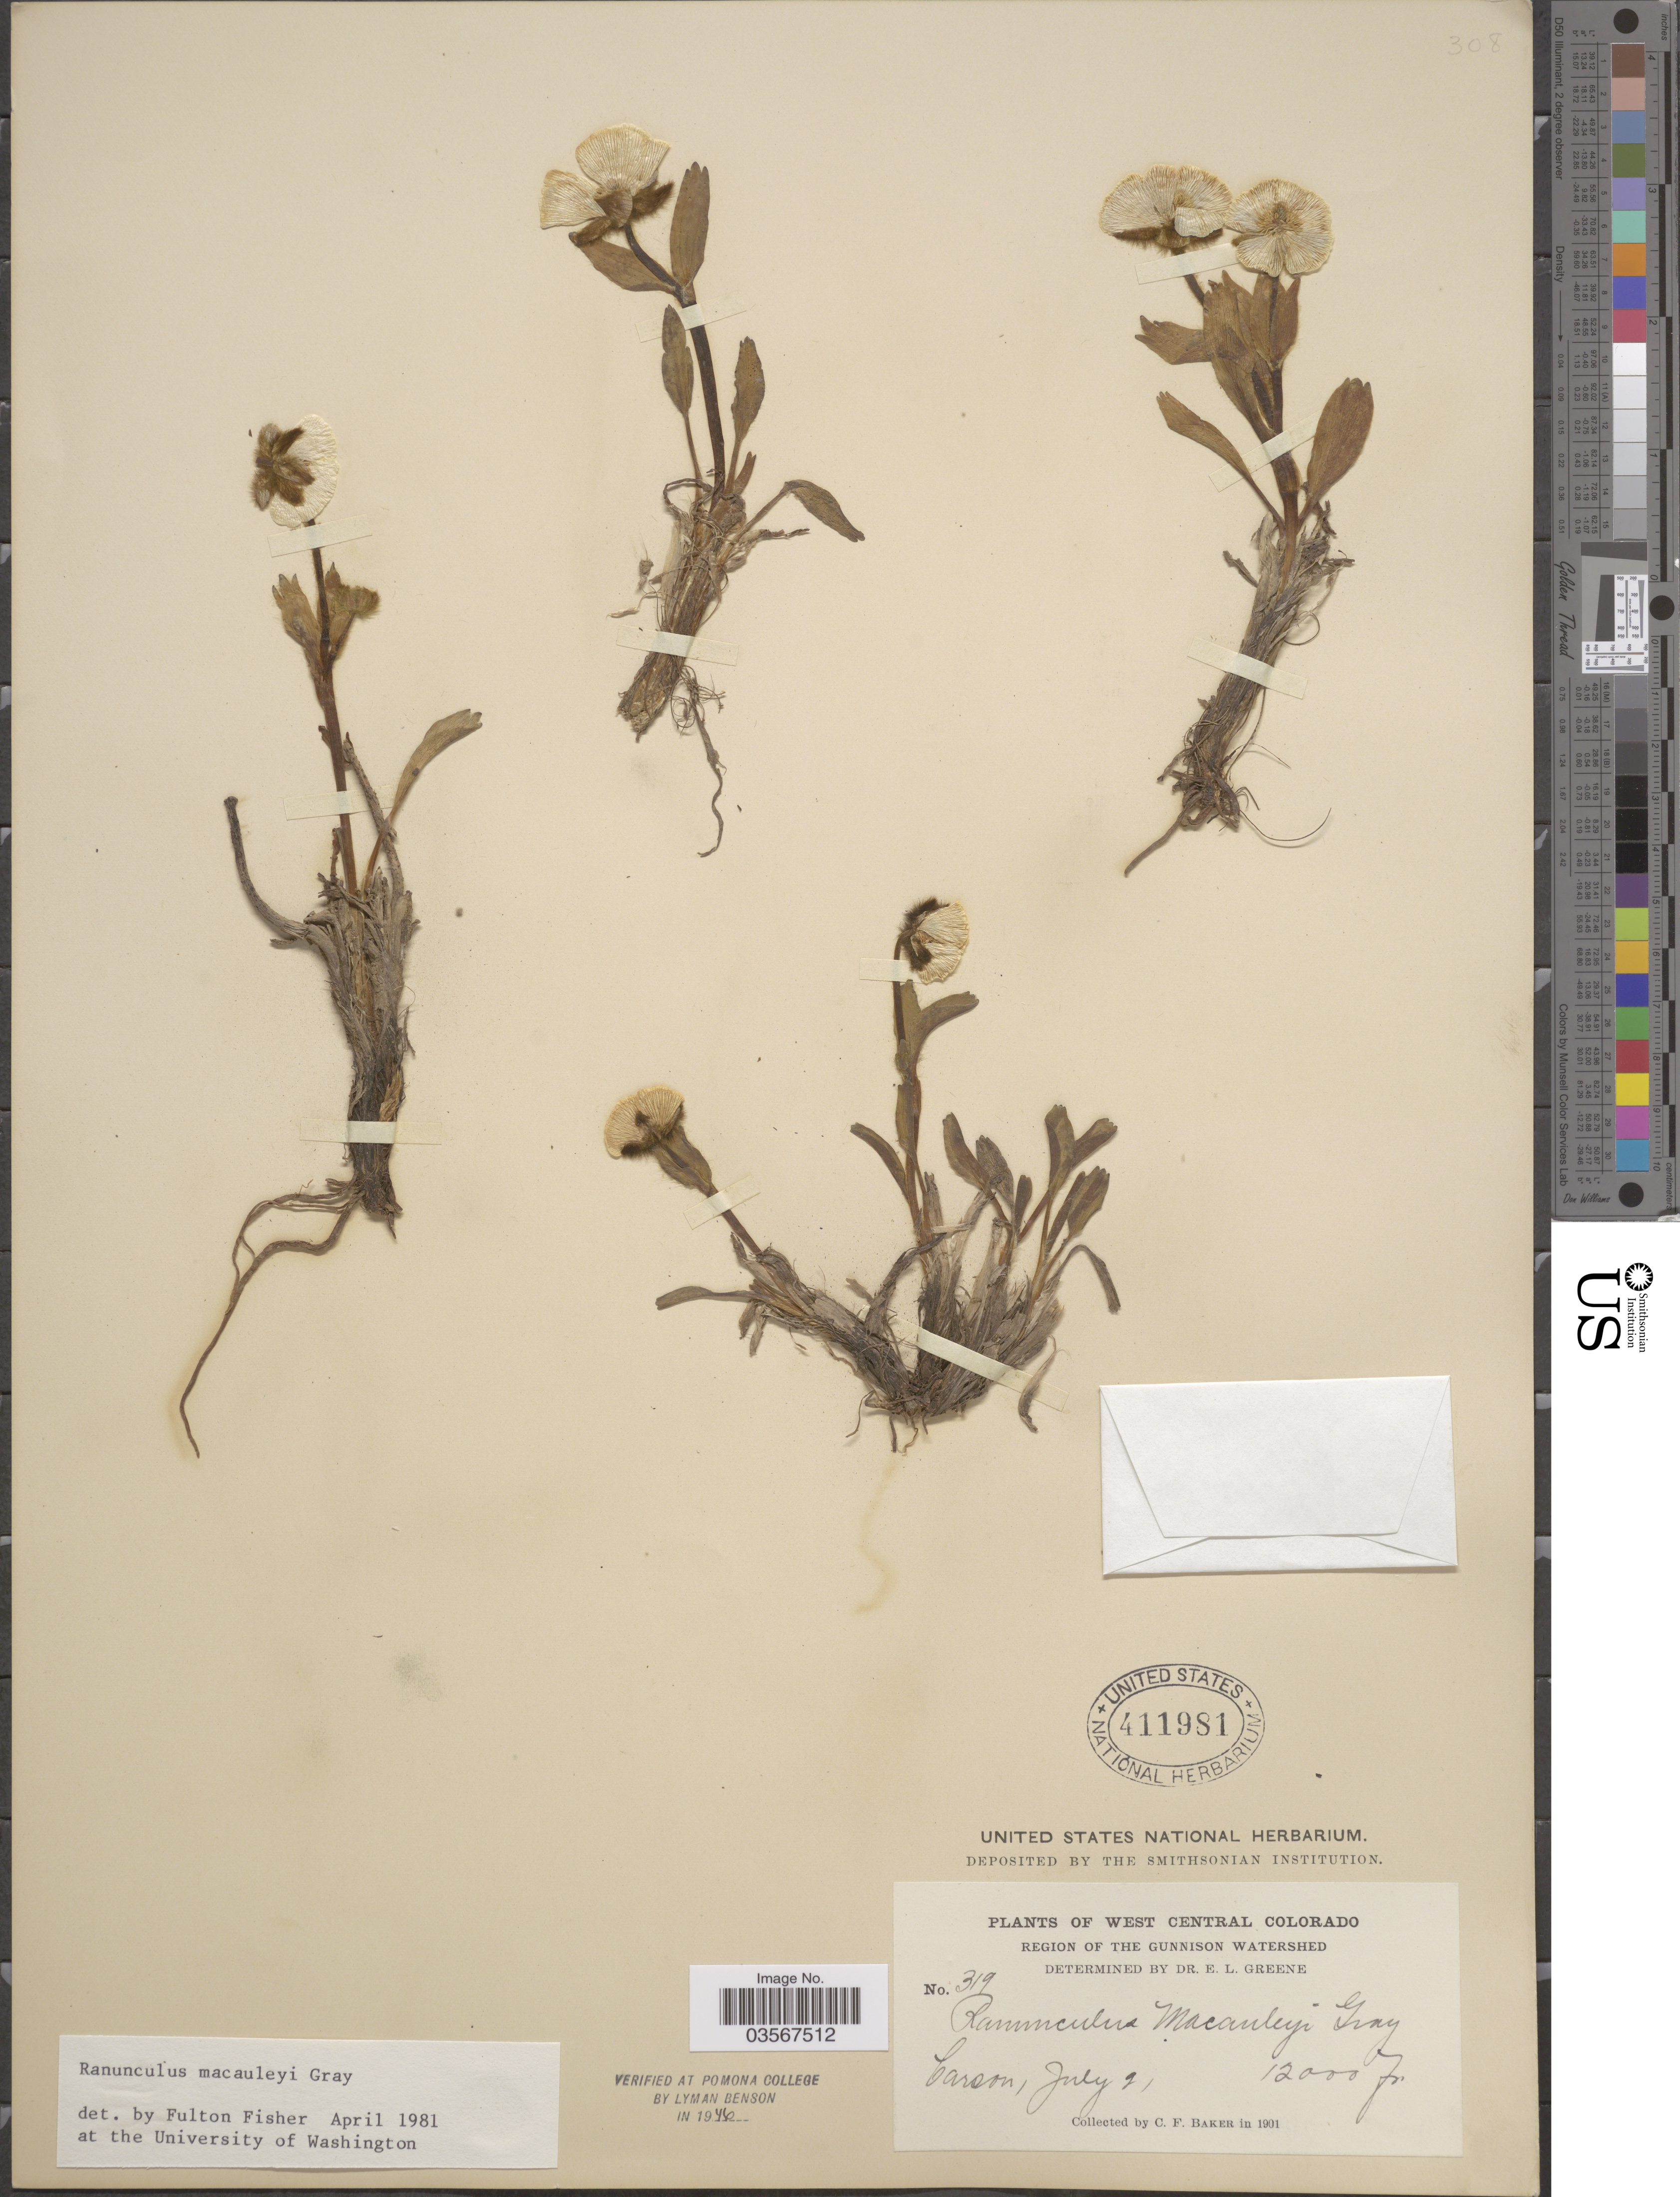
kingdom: Plantae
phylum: Tracheophyta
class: Magnoliopsida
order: Ranunculales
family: Ranunculaceae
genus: Ranunculus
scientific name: Ranunculus macauleyi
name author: A. Gray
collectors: C. F. Baker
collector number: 319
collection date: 1901-07-21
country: United States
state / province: Colorado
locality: West Central Colorado. Region of The Gunnison Watershed. Carson.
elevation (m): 3658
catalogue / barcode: US 411981